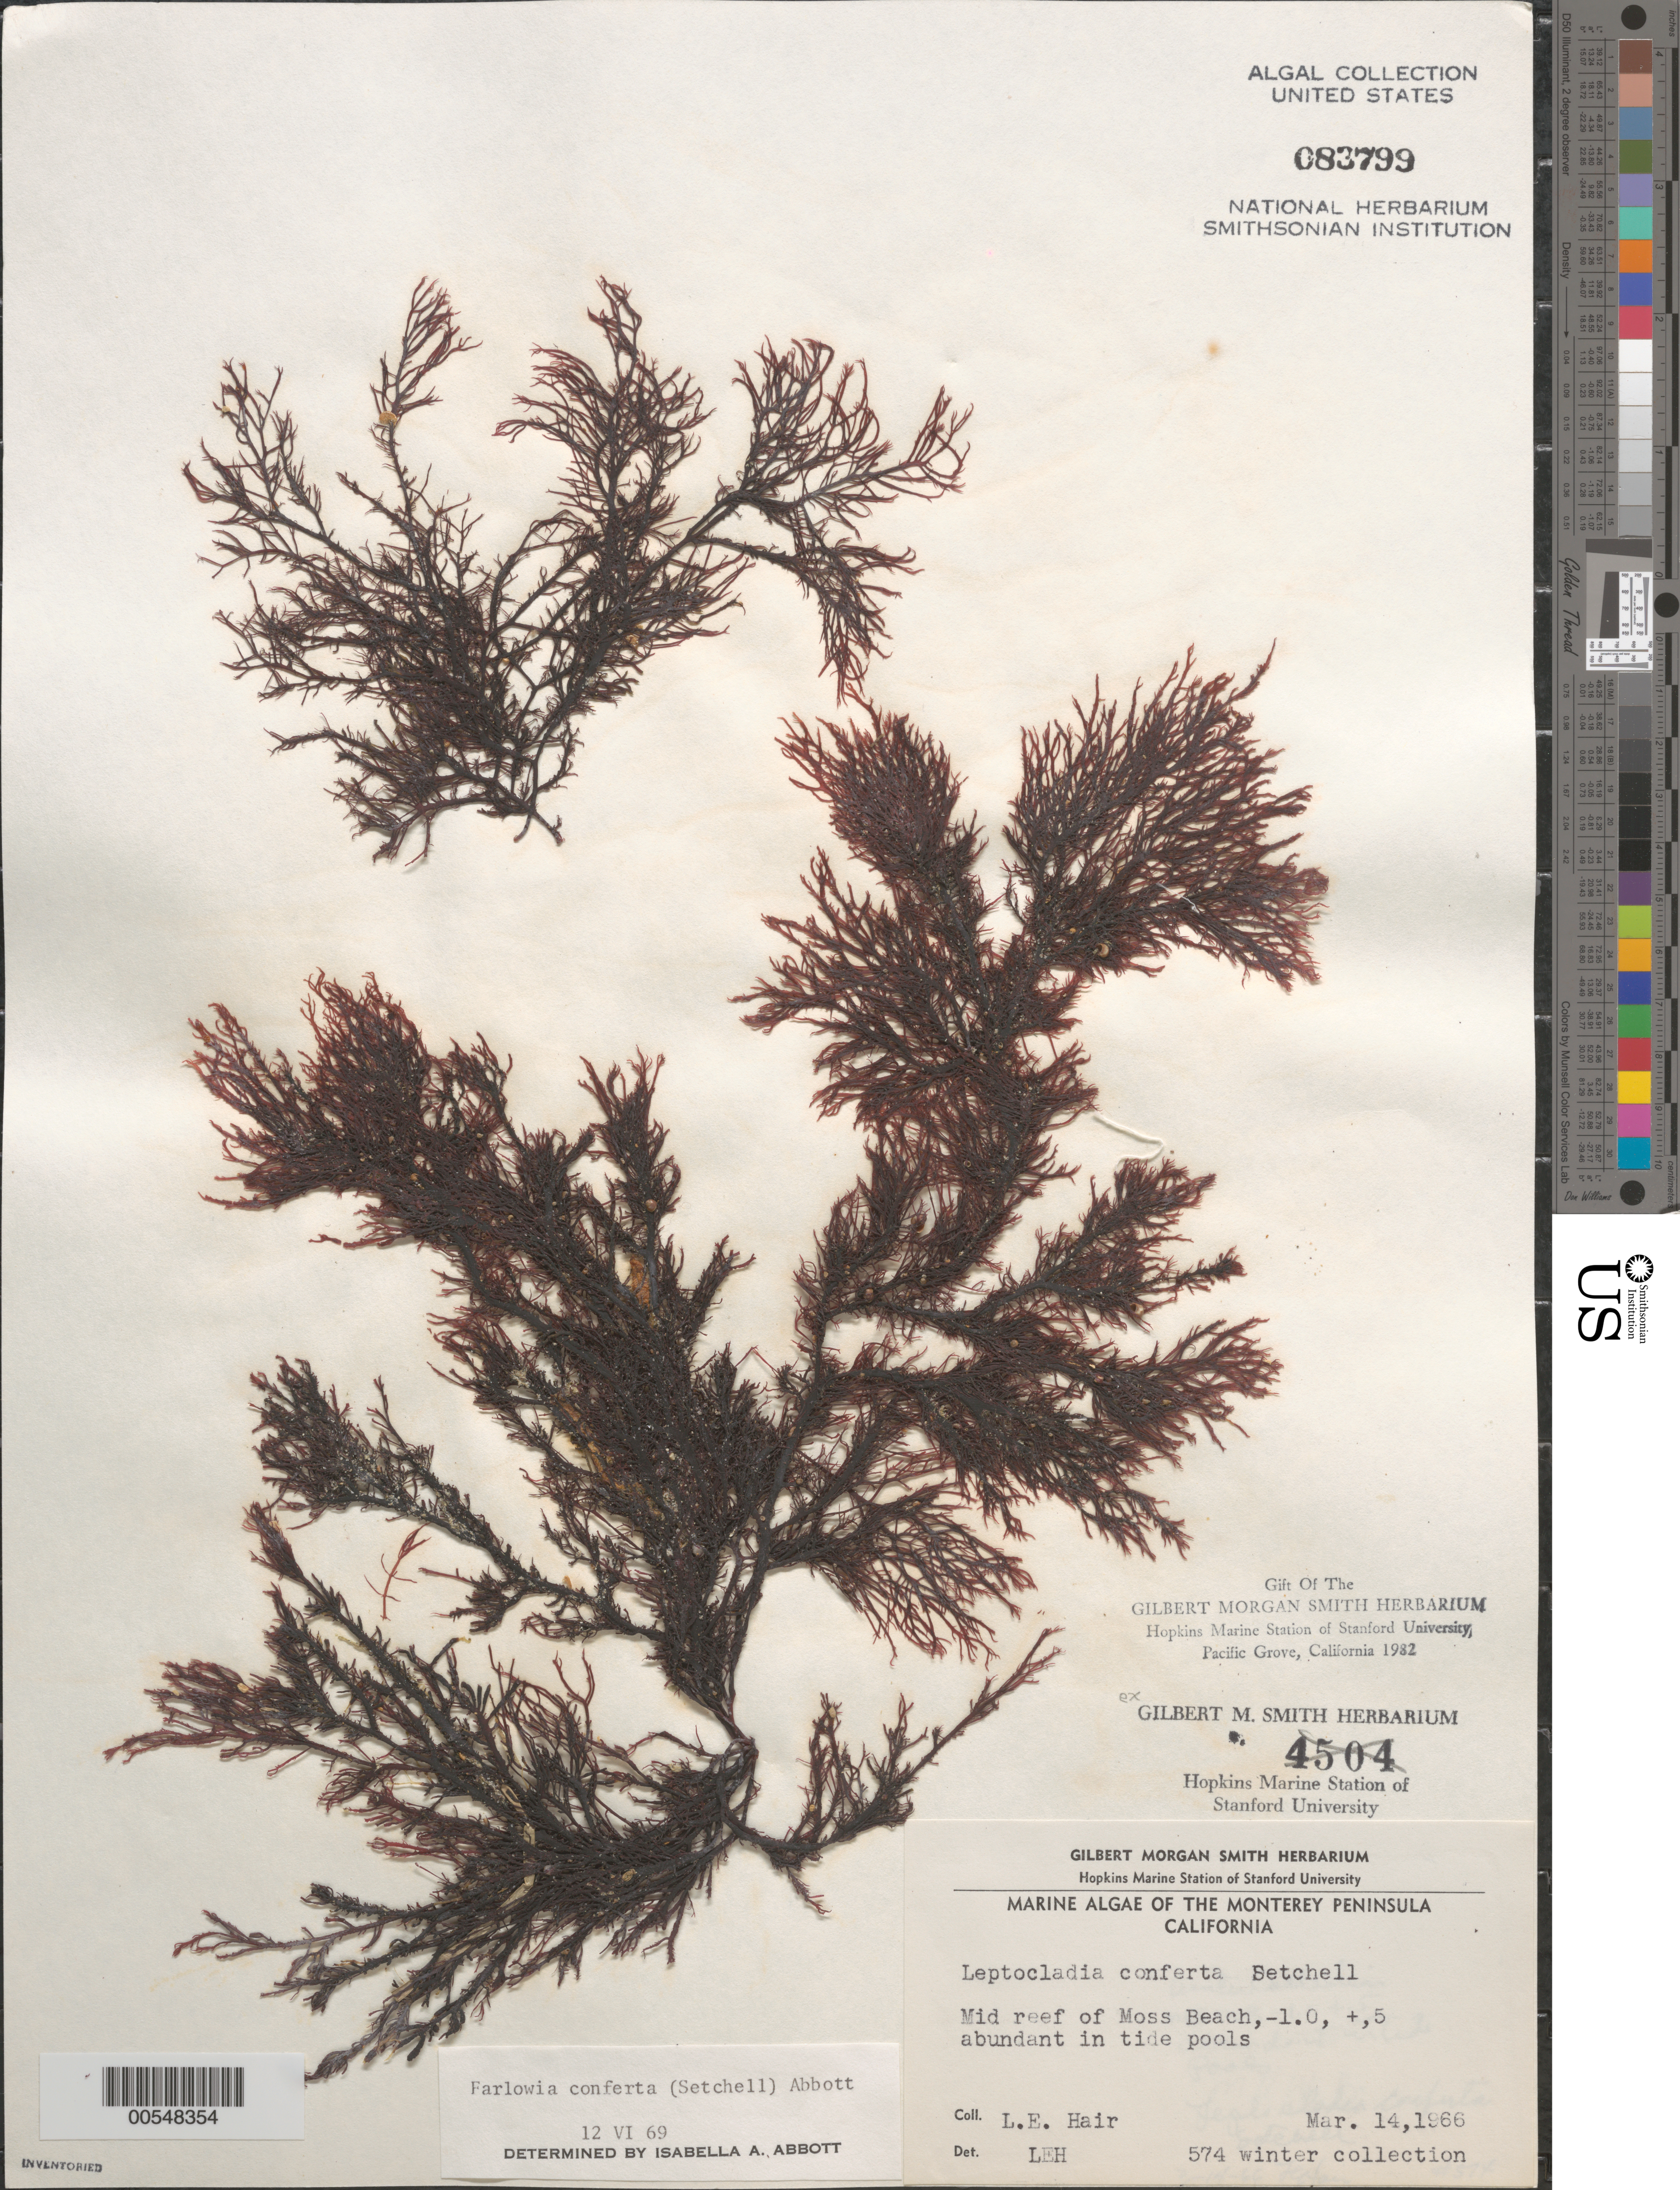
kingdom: Plantae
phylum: Rhodophyta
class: Florideophyceae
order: Gigartinales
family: Dumontiaceae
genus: Farlowia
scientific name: Farlowia conferta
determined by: Abbott, Isabella A.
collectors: L. Hair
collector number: LEH 574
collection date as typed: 14 Mar 1966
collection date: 1966-03-14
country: United States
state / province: California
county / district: Monterey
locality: Middle Reef of Moss Beach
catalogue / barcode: US 83799